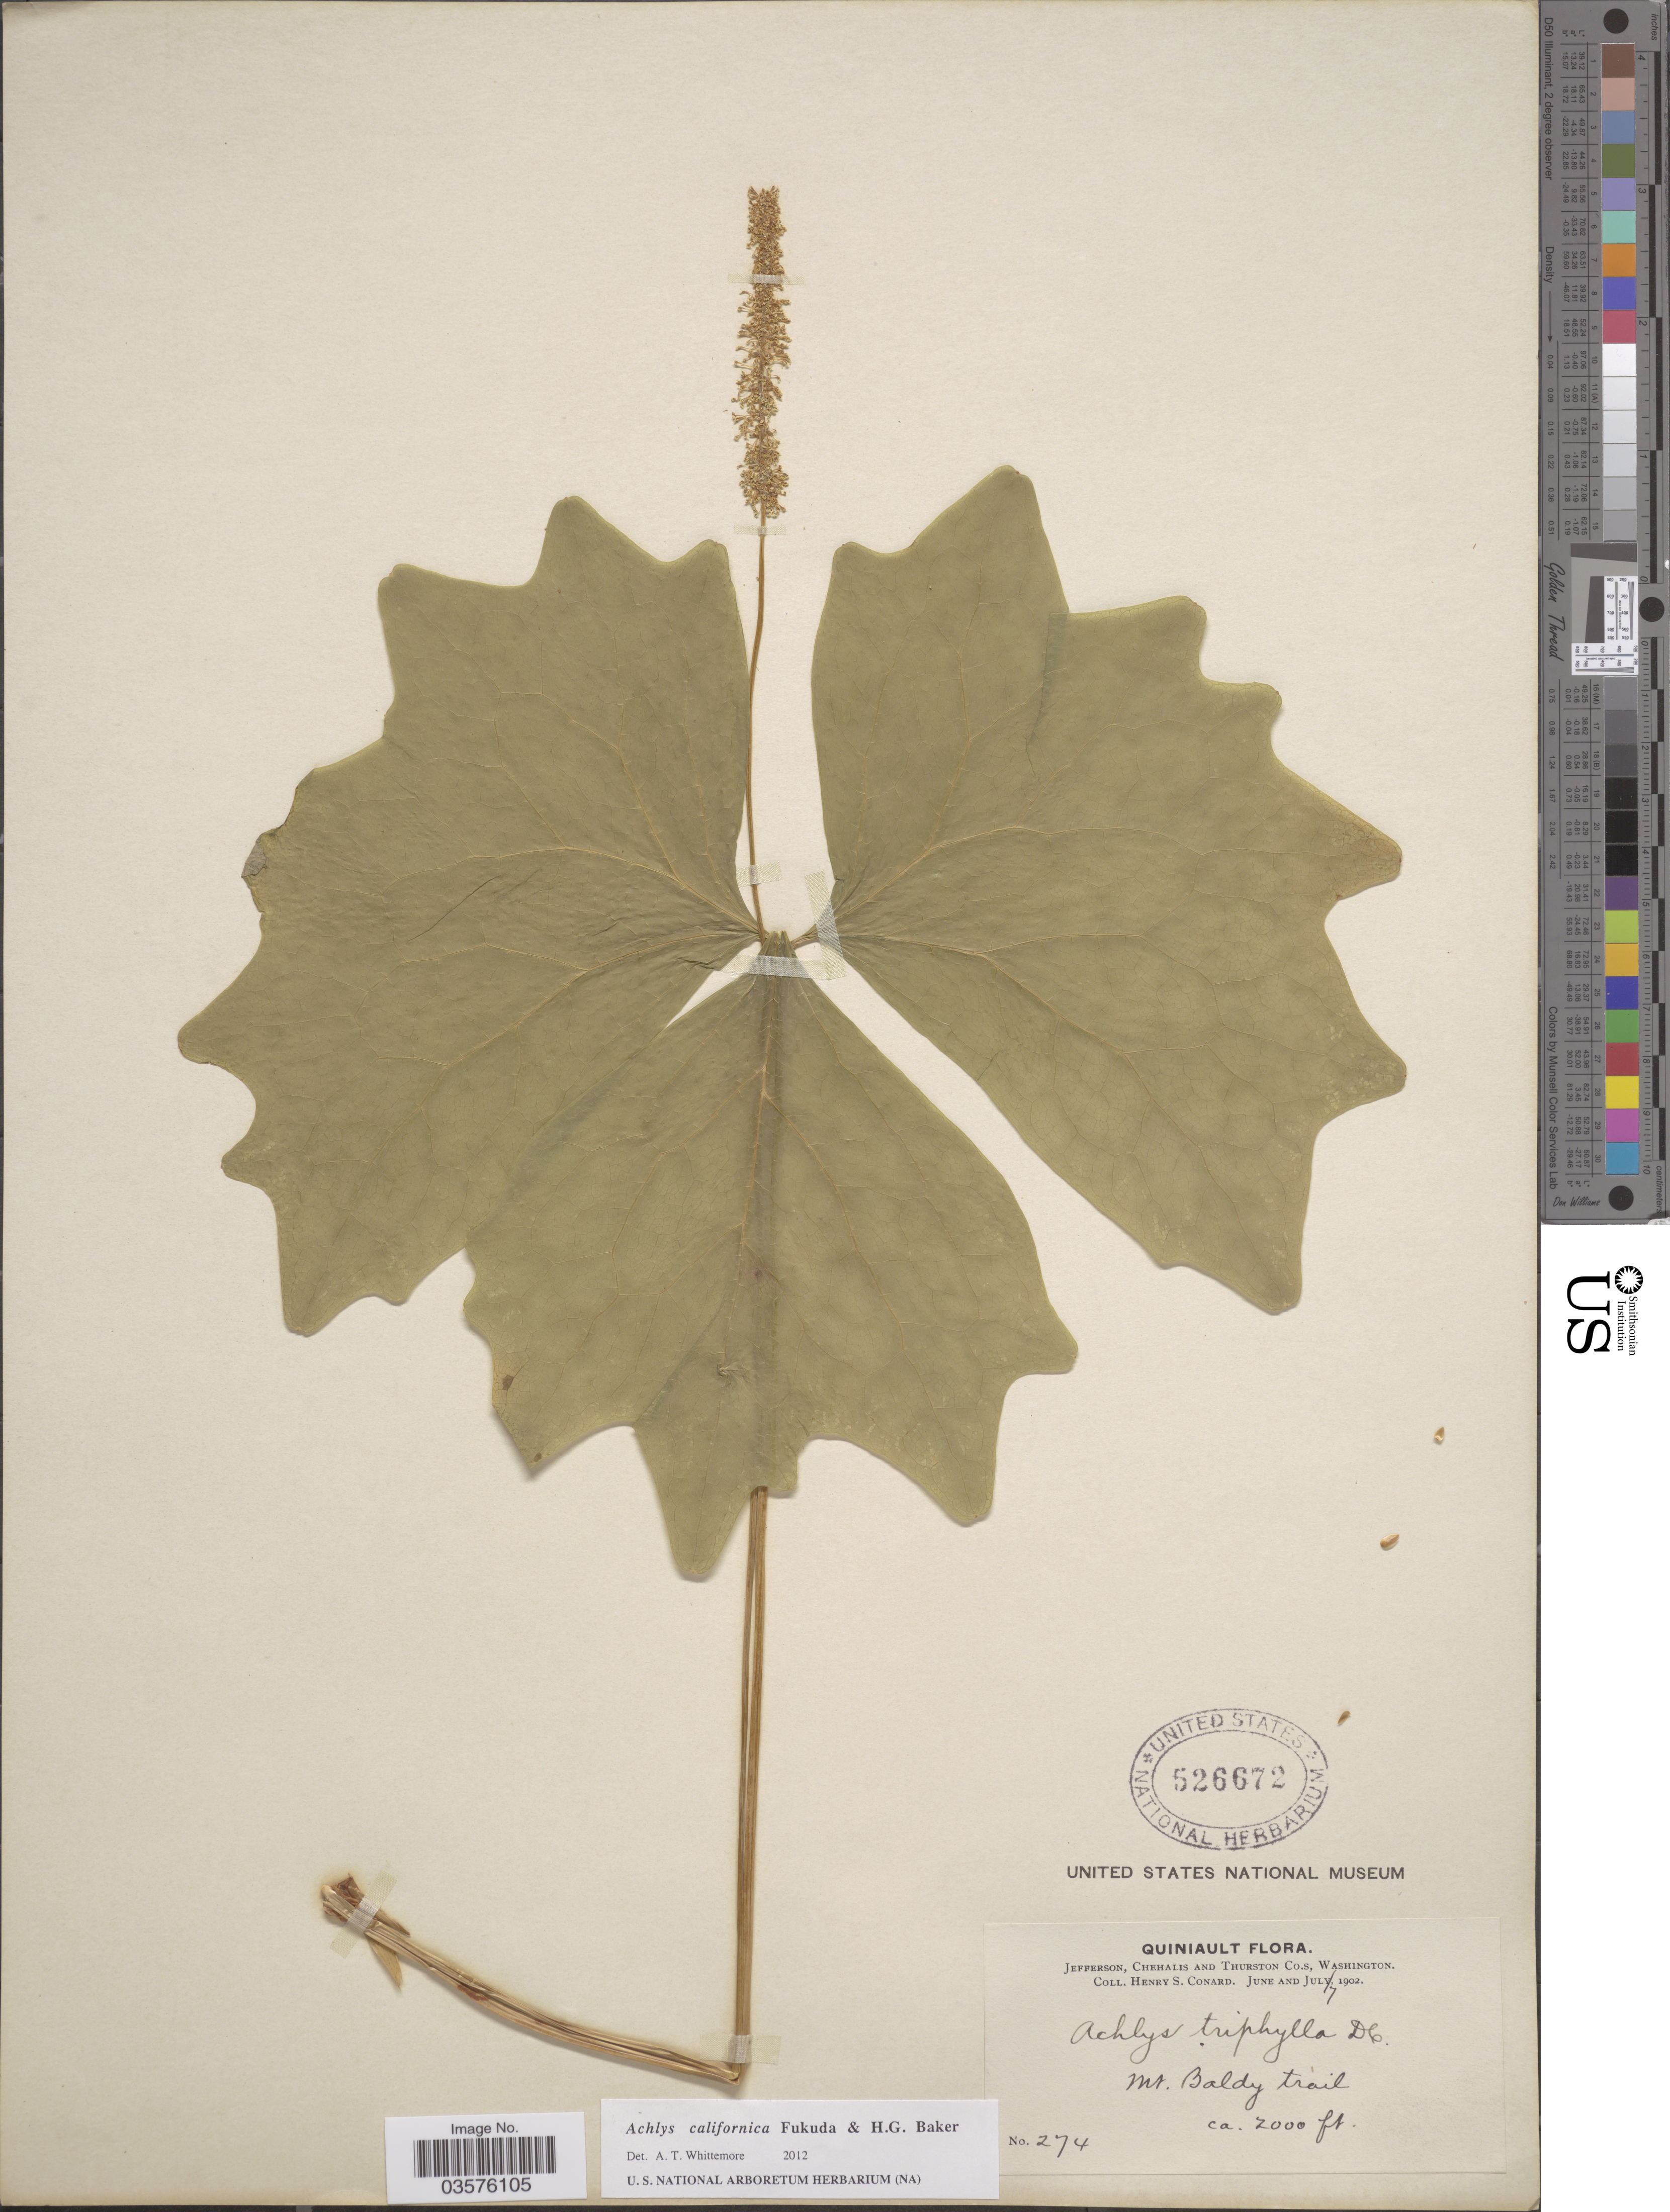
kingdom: Plantae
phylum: Tracheophyta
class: Magnoliopsida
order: Ranunculales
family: Berberidaceae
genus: Achlys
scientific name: Achlys californica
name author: Fukuda & H.G. Baker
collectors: H. S. Conard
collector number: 274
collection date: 1902-06/1902-07-07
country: United States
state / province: Washington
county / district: Thurston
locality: Quiniault. Jefferson, Chehalis and Thurston Co.s. Mt. Baldy trail.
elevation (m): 610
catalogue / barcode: US 526672